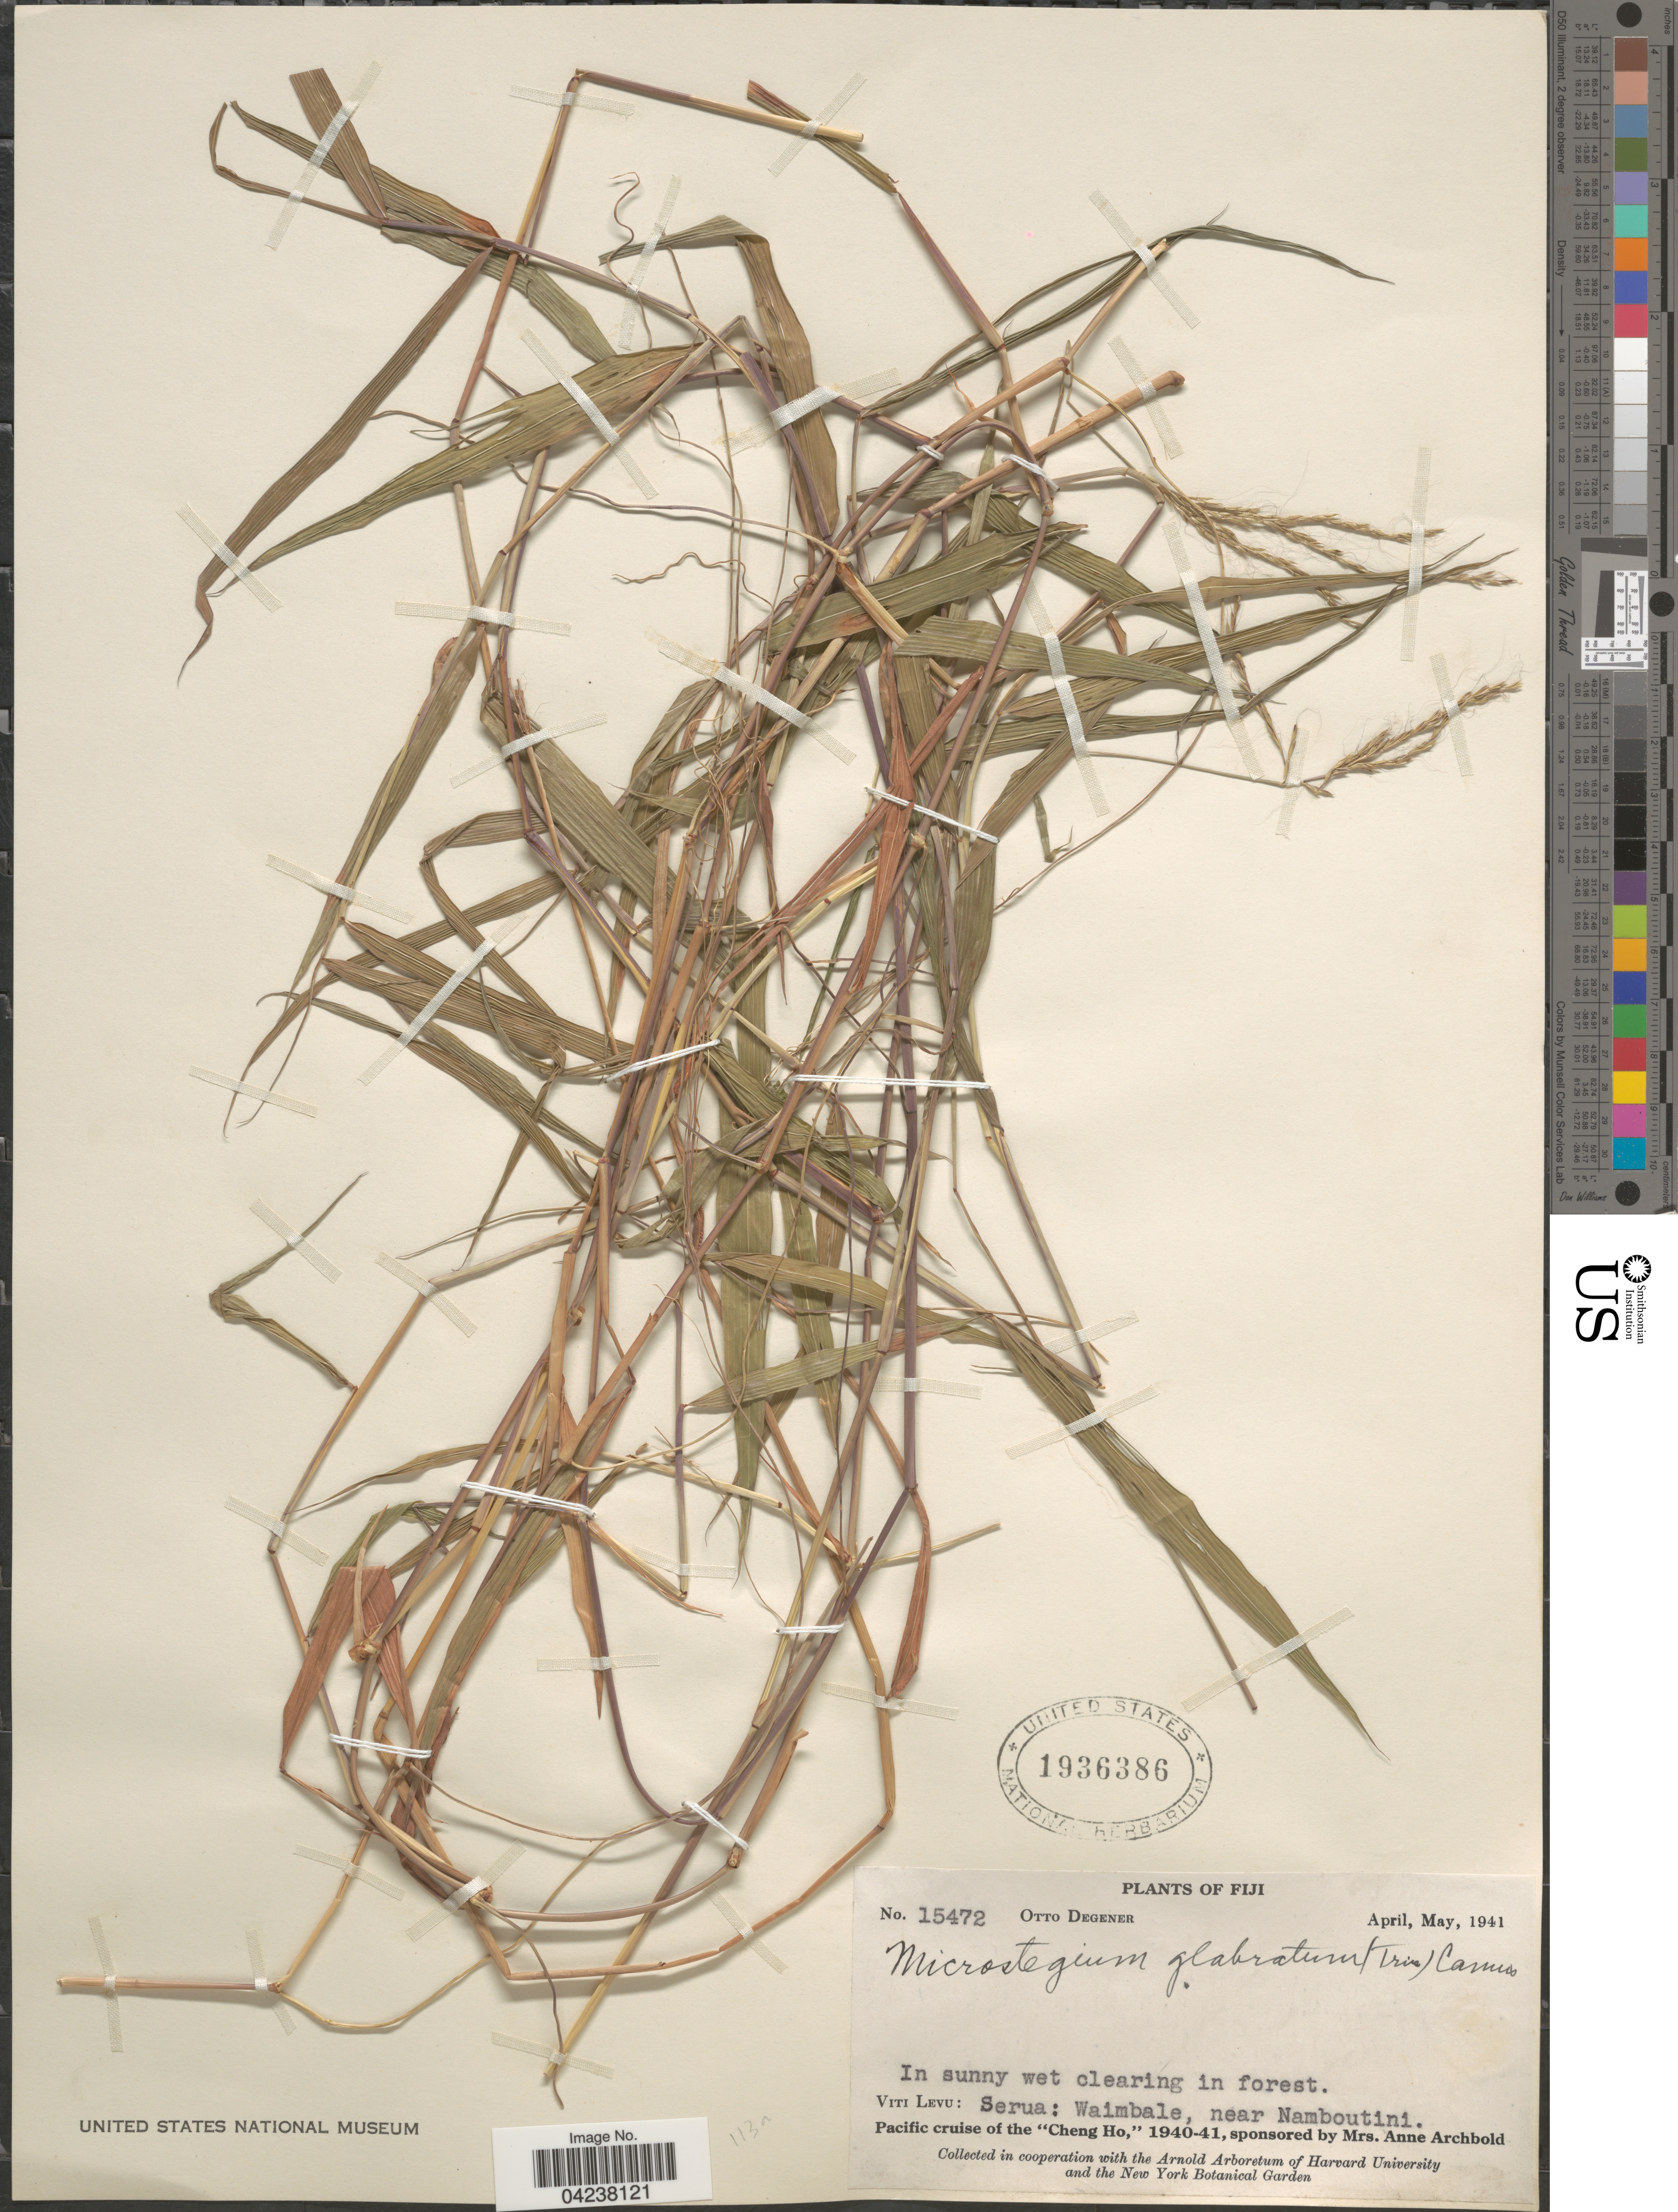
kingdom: Plantae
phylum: Tracheophyta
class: Liliopsida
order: Poales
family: Poaceae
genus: Microstegium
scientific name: Microstegium glabratum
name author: (Trin.) Camus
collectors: O. Degener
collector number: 15472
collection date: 1941-04/1941-05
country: Fiji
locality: Viti Levu: Serua: Waimbale, near Namboutini. Pacific cruise of the "Cheng Ho," 1940-41.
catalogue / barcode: US 1936386